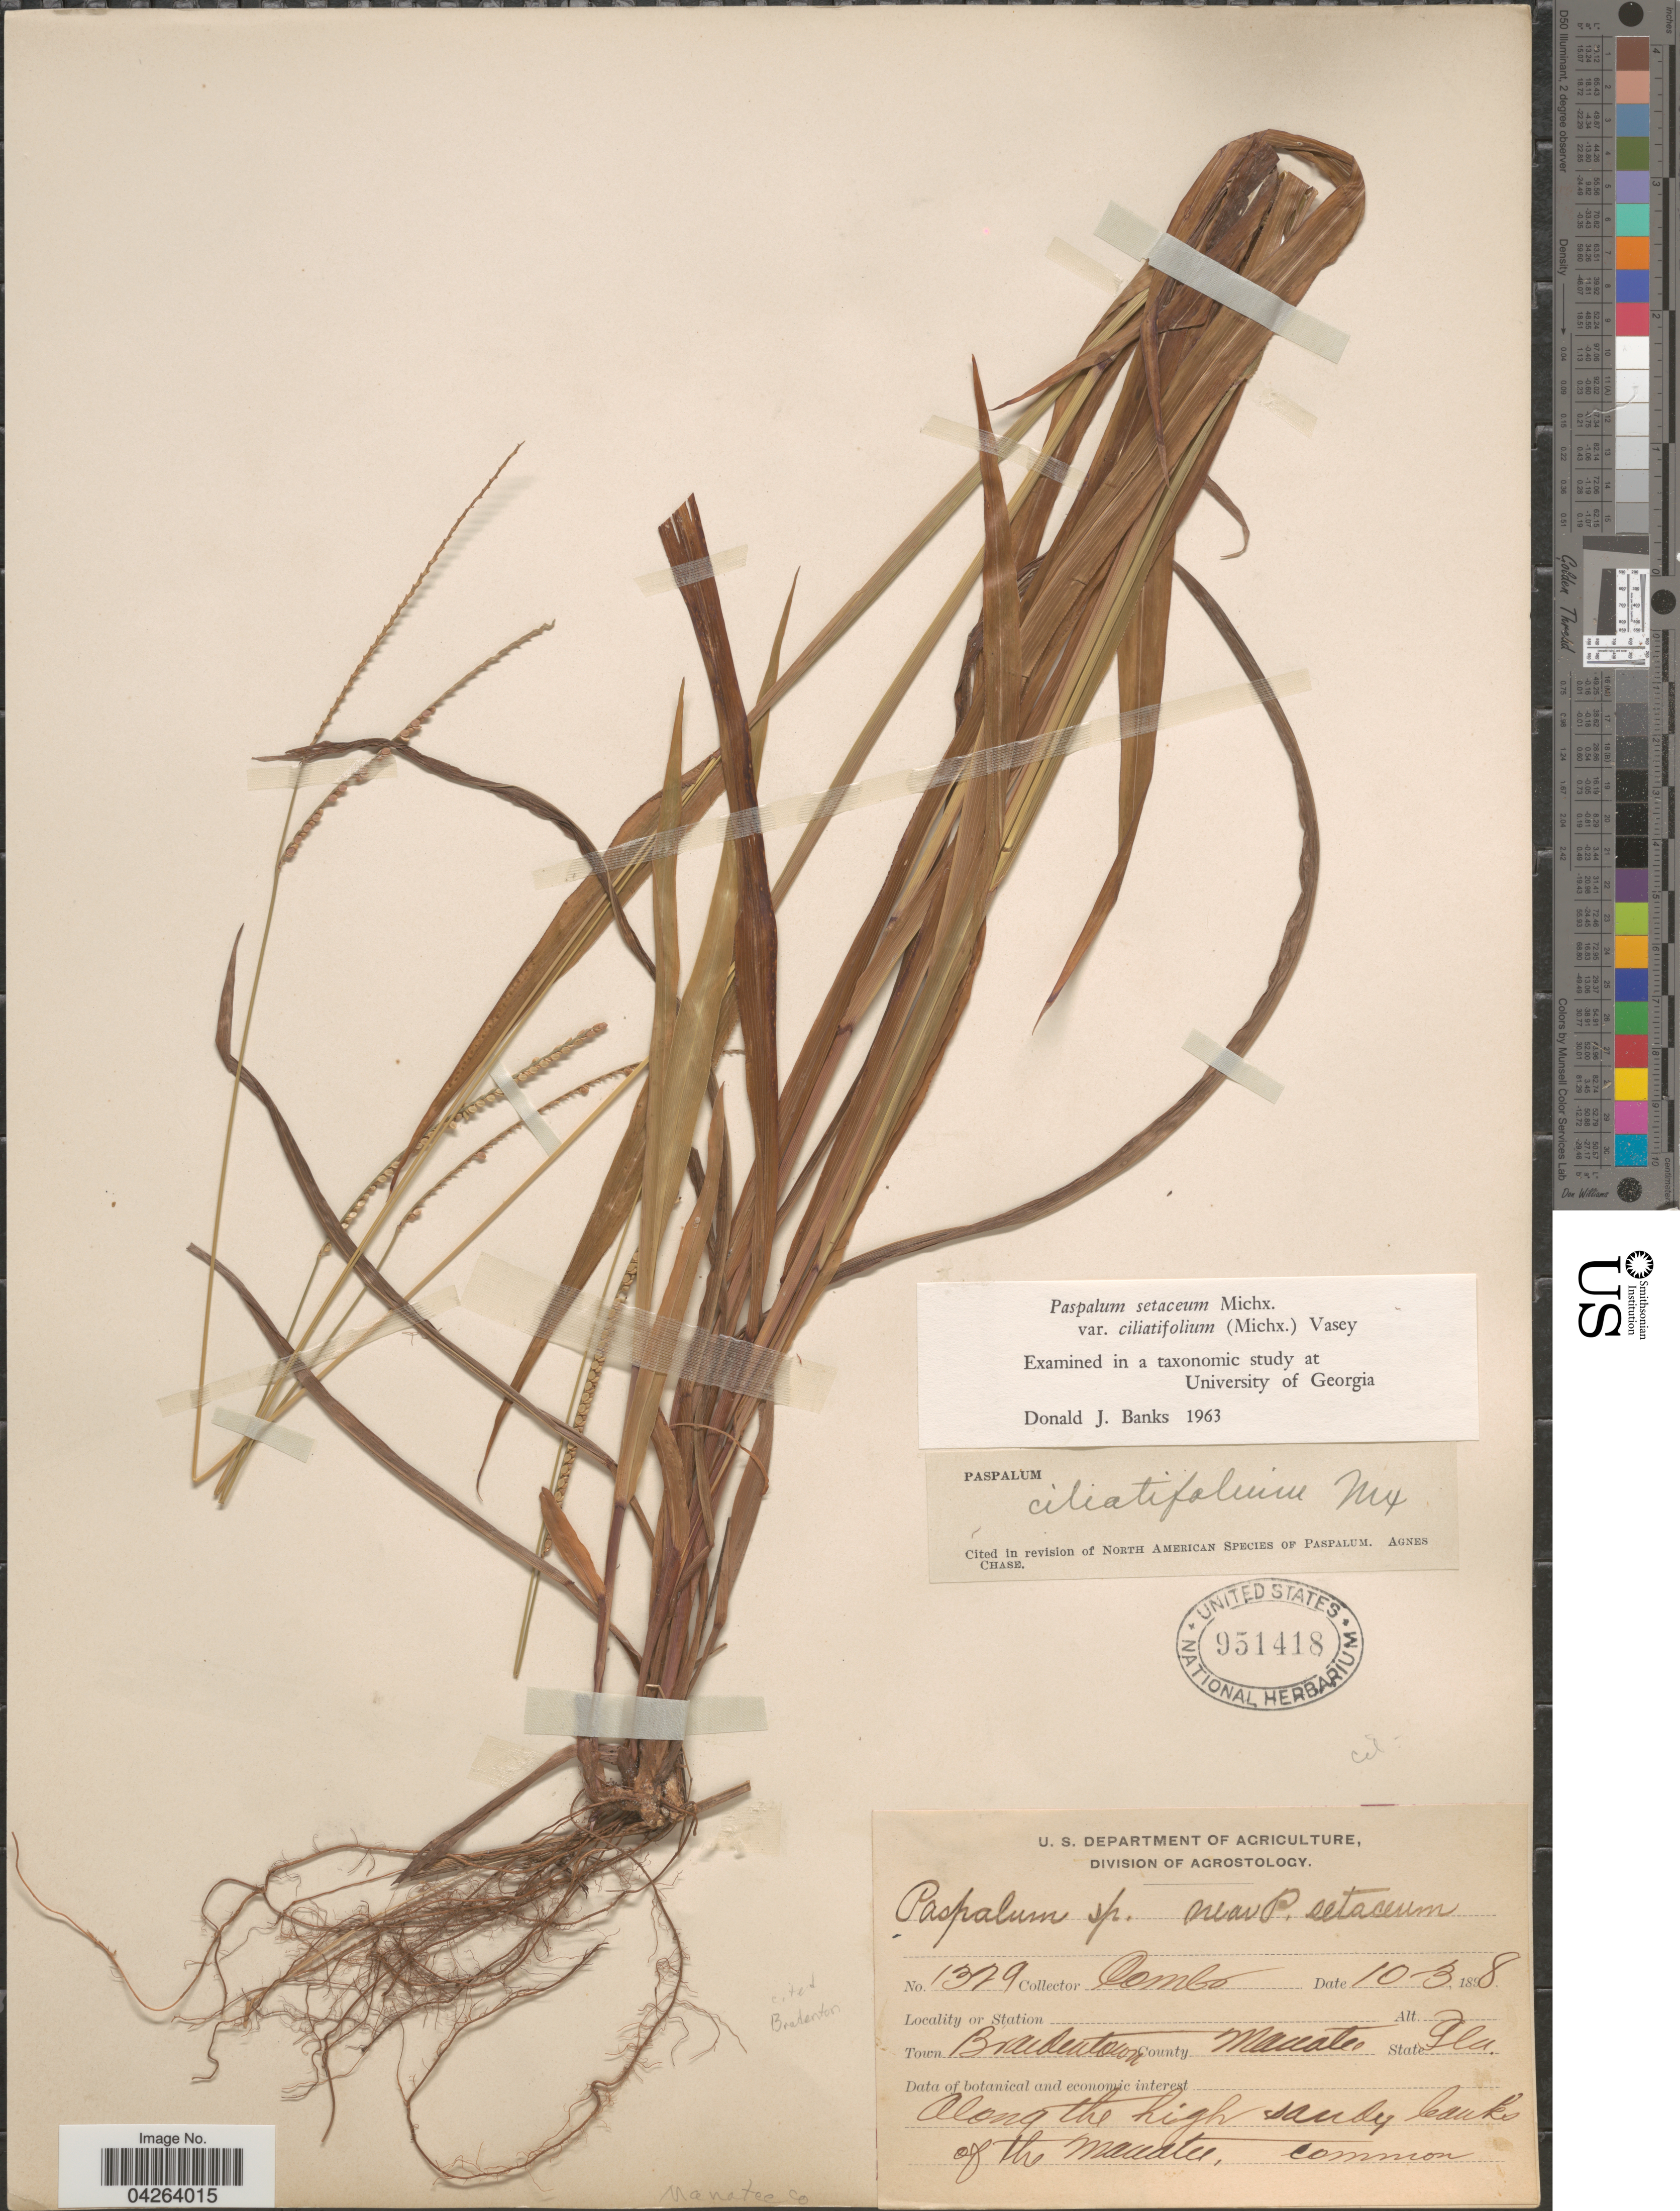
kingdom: Plantae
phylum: Tracheophyta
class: Liliopsida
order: Poales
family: Poaceae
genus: Paspalum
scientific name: Paspalum setaceum var. ciliatifolium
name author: (Michx.) Vasey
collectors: -. Combs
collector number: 1329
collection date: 1898-10-03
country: United States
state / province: Florida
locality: Town Braidentown. County Manatee. Along the high sandy banks of the Manatee.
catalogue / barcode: US 951418